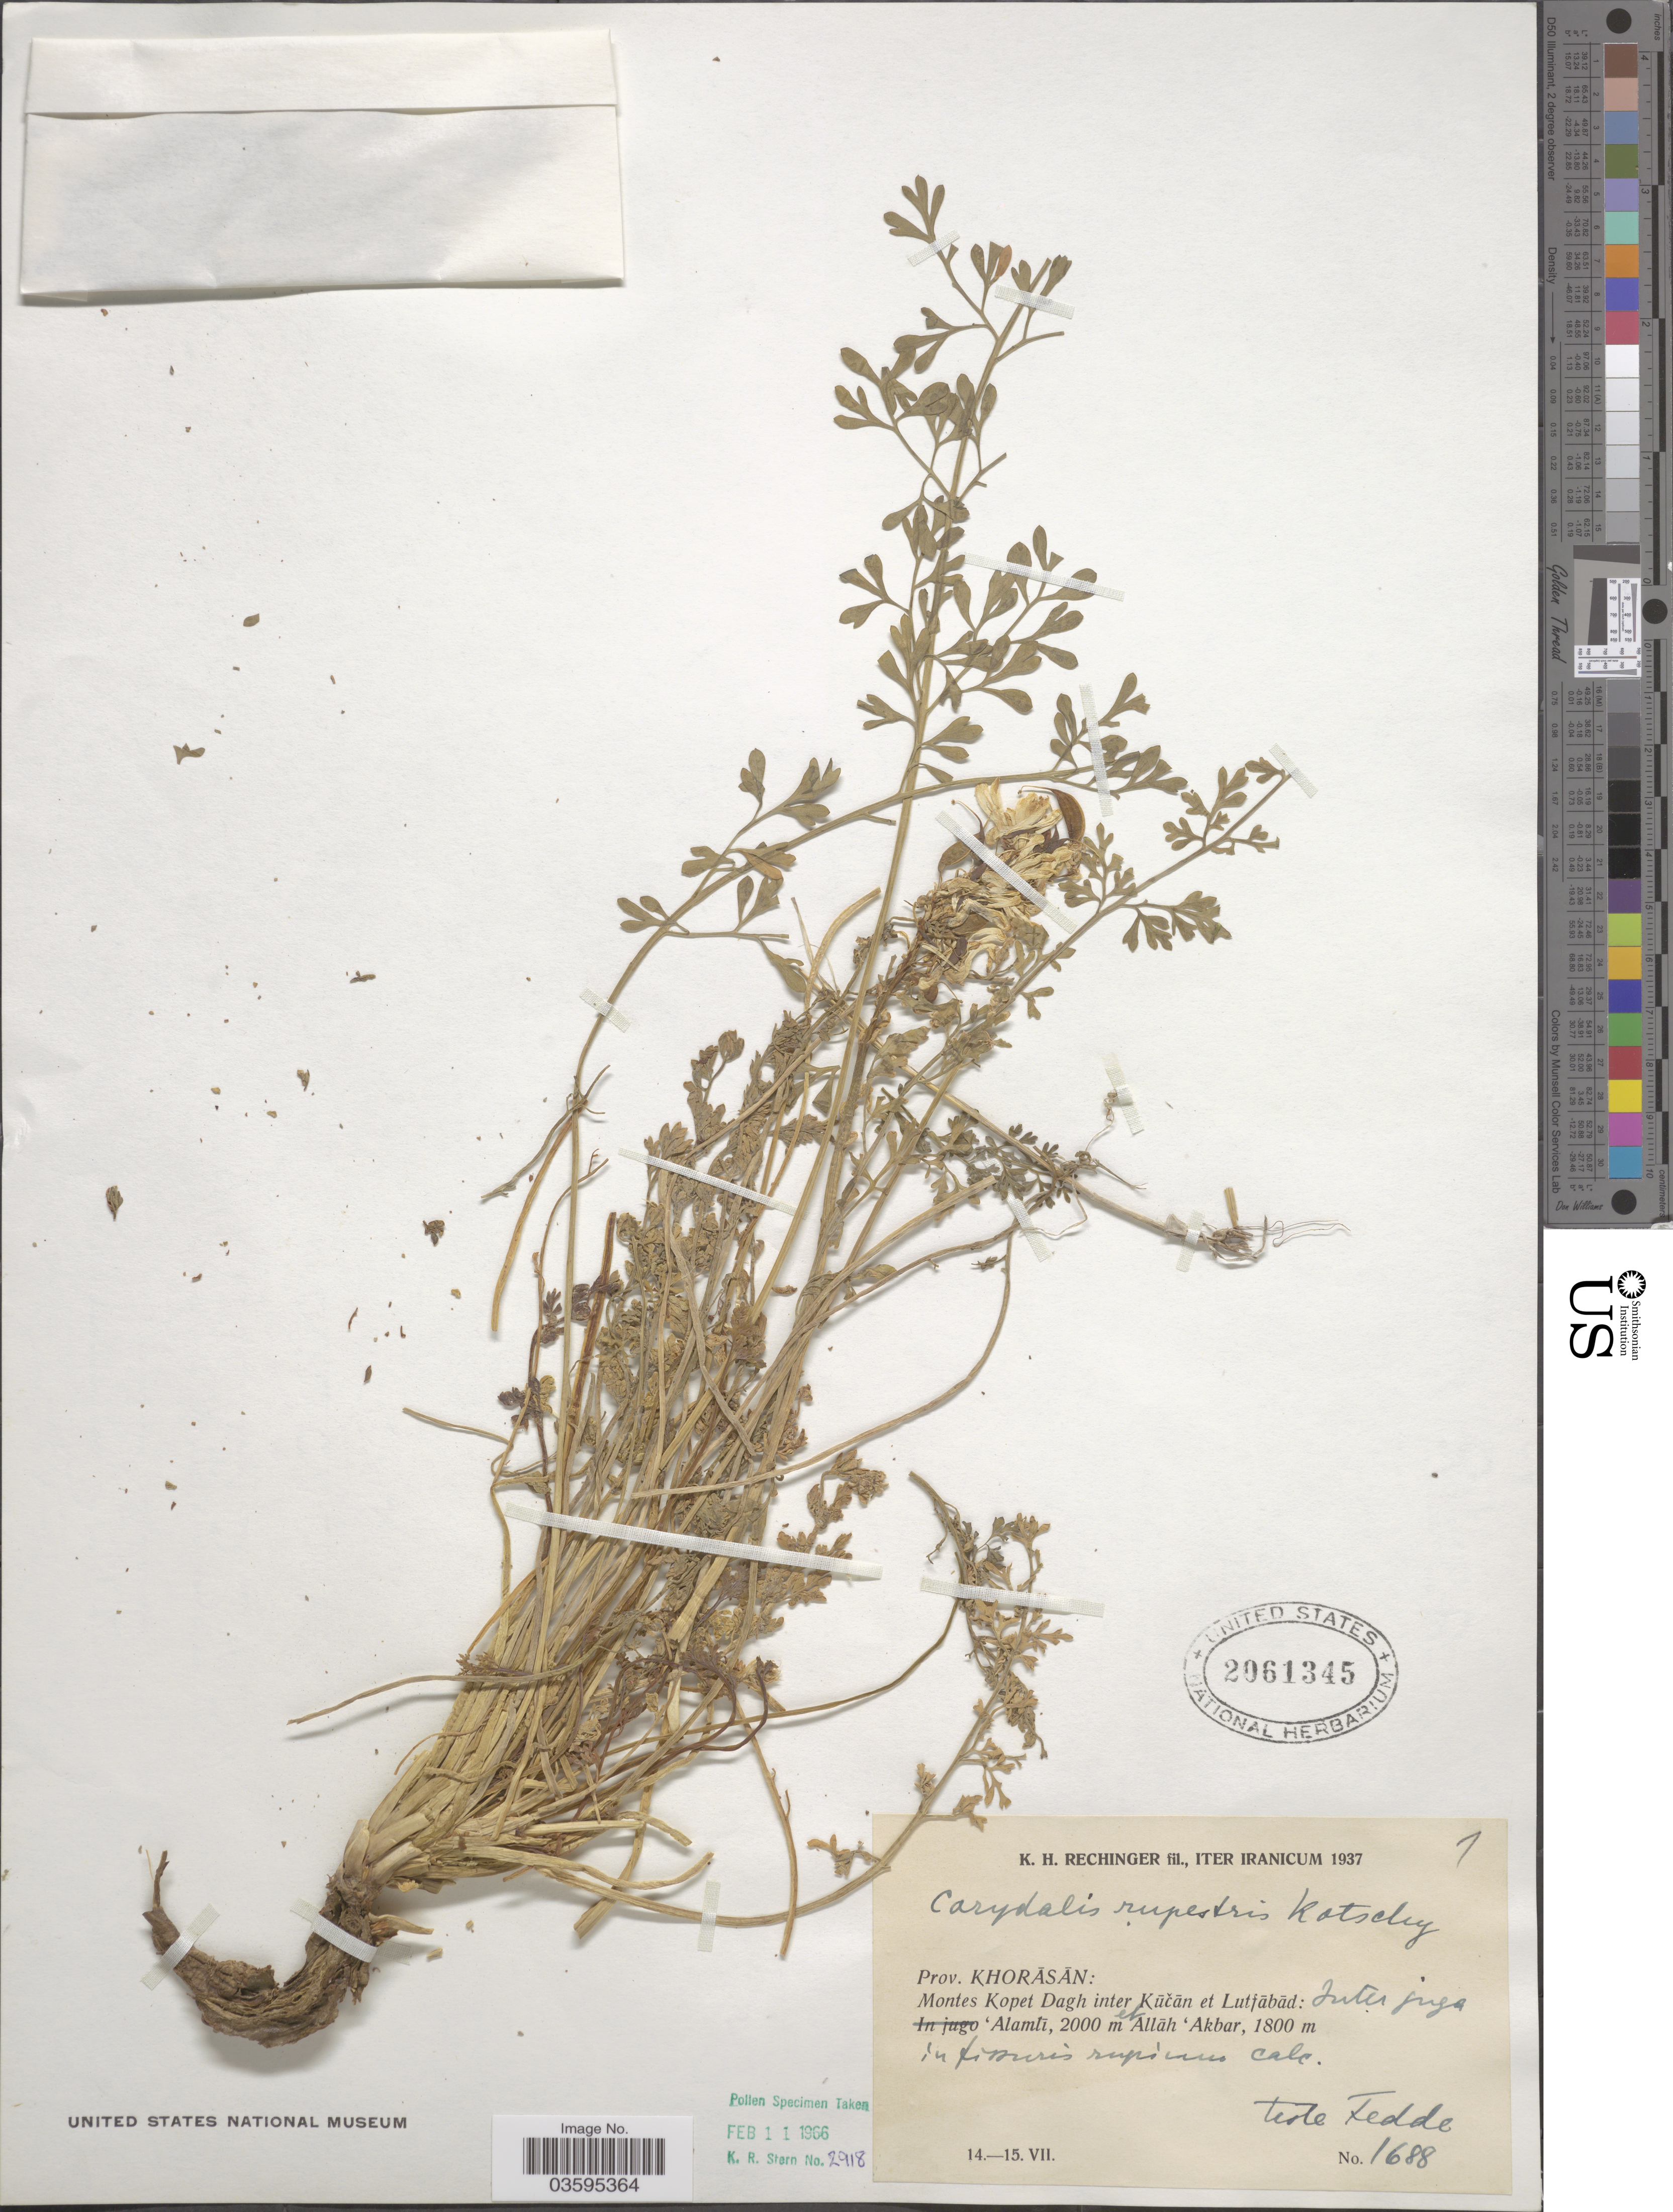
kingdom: Plantae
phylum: Tracheophyta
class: Magnoliopsida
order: Ranunculales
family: Papaveraceae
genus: Corydalis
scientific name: Corydalis rupestris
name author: Kotschy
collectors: K. H. Rechinger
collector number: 1688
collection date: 1937-07-14/1937-07-15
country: Iran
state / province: Khorasan [obsolete]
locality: Iter Iranicum. Montes Kopet Dagh inter Kūčān et Lutfābād: Inter juga 'Alamti, et Allāh' Akbar.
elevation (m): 1800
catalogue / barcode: US 2061345